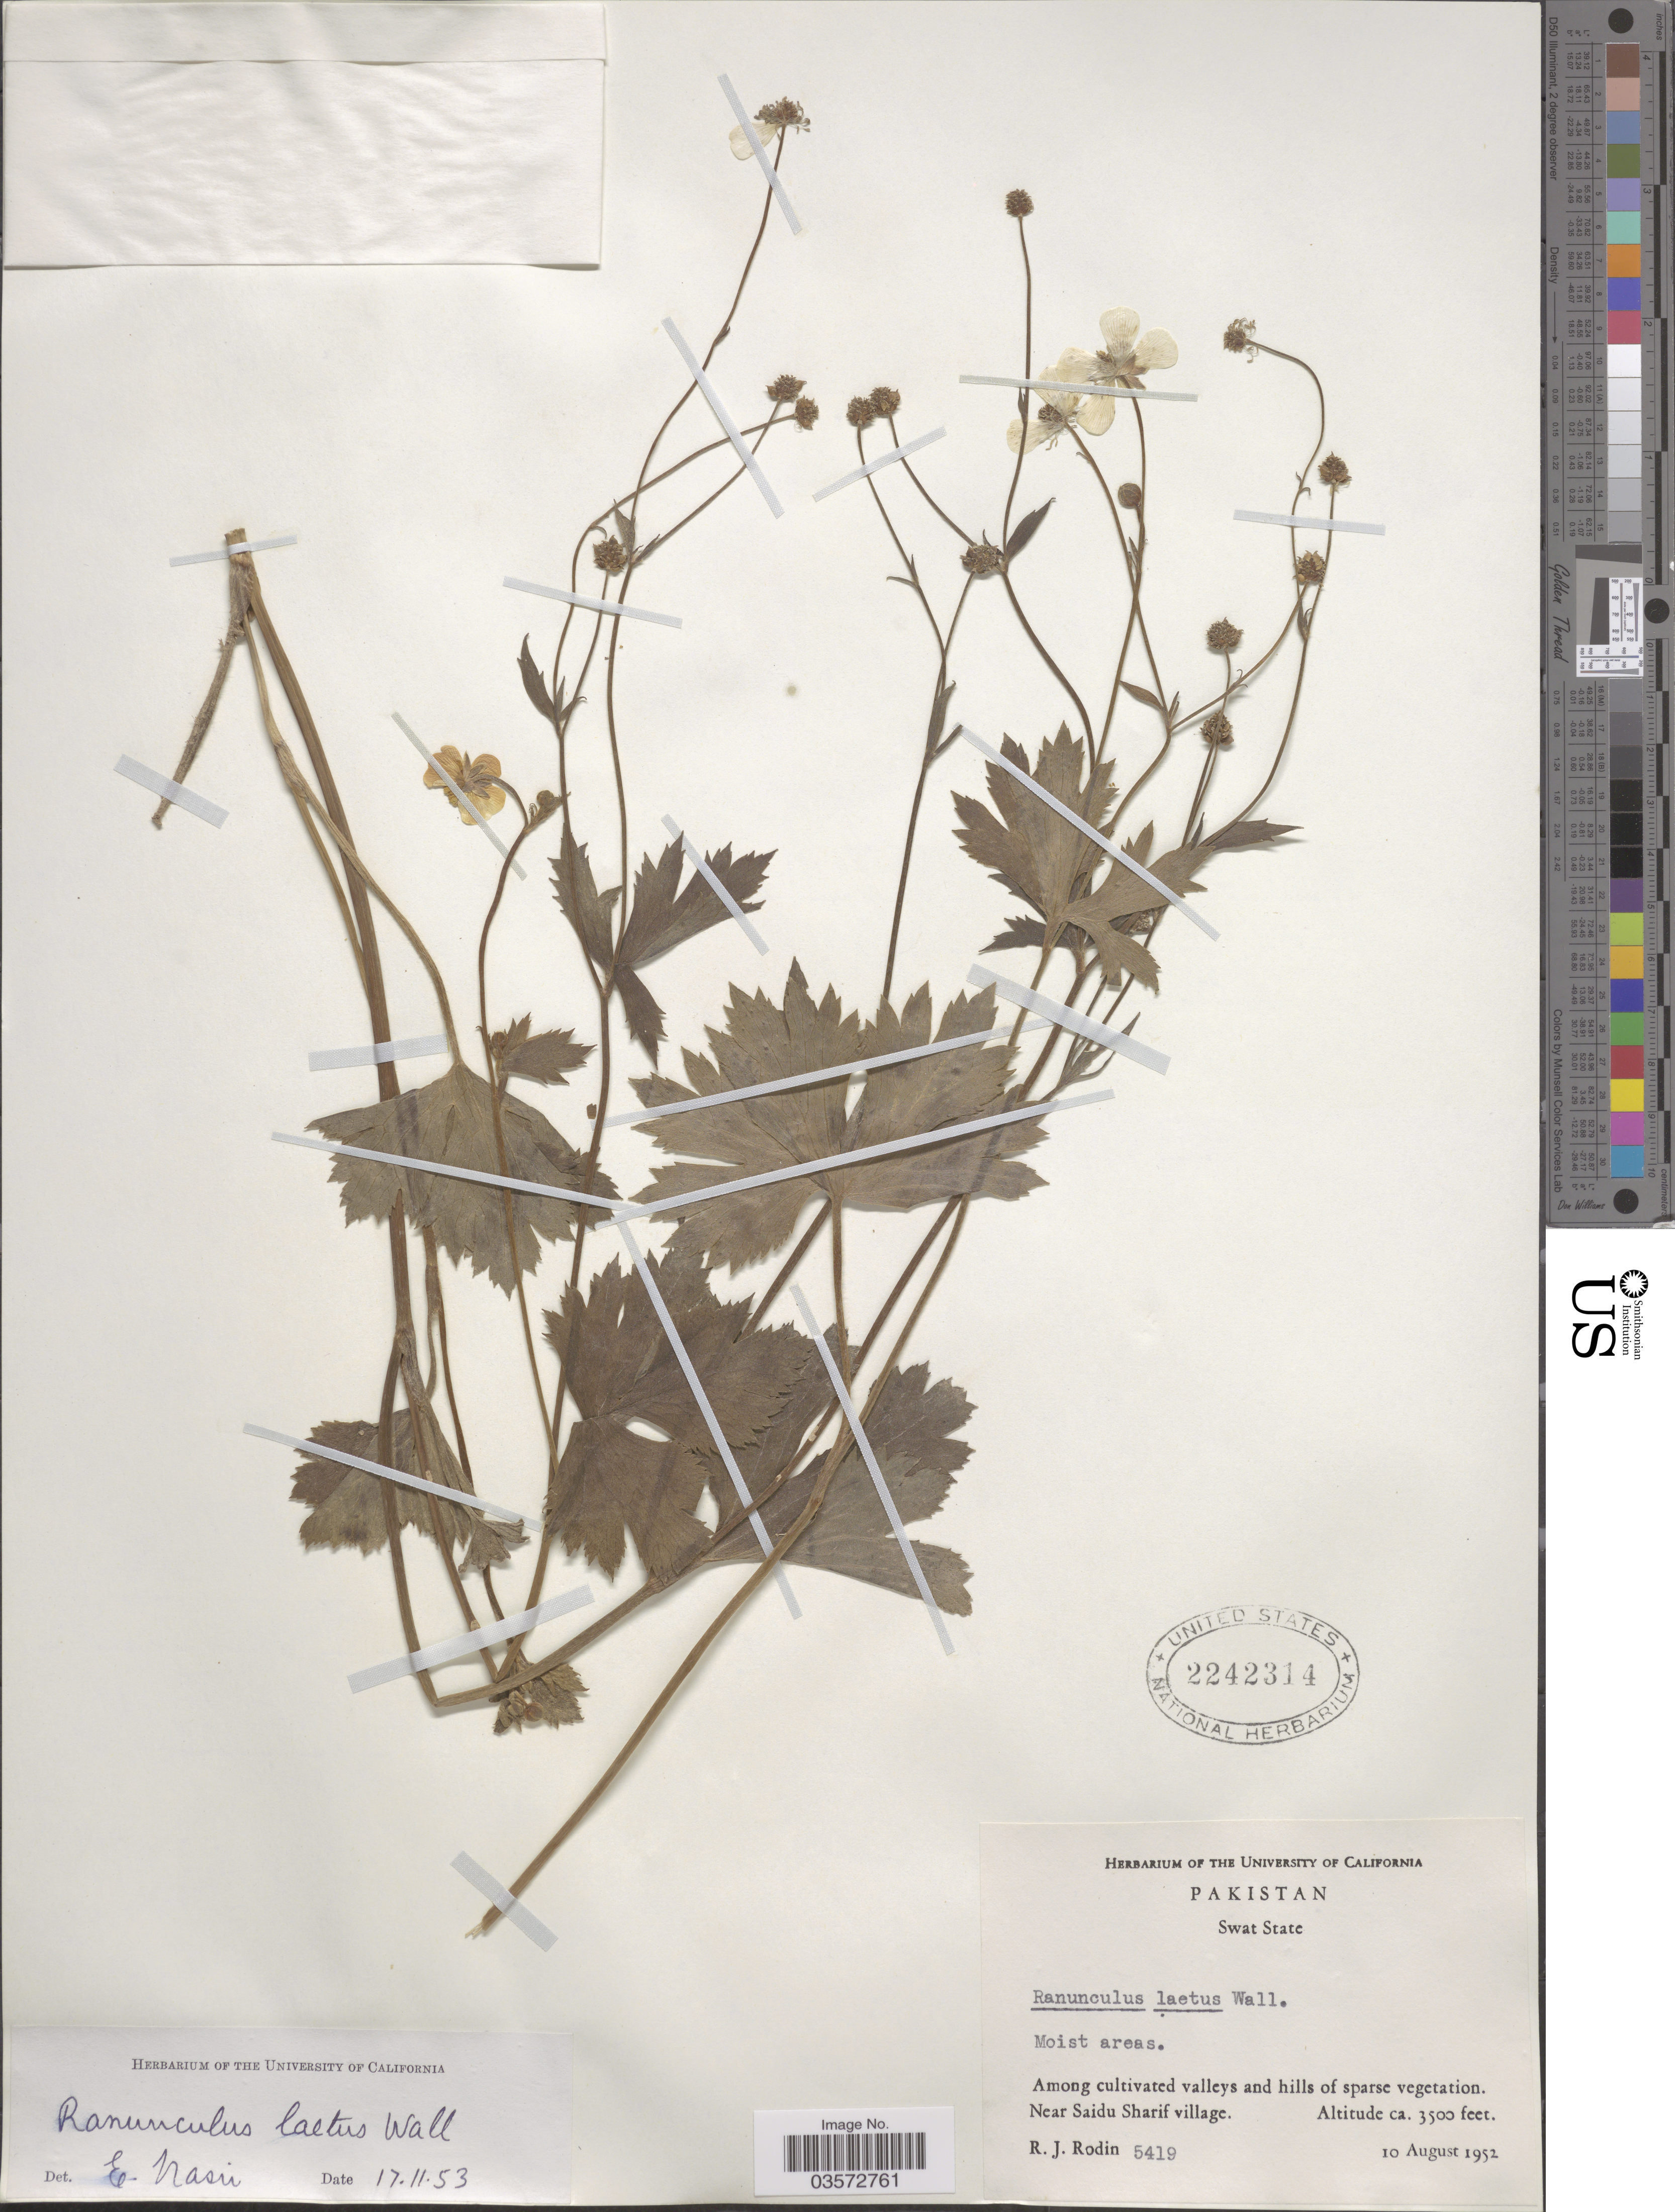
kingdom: Plantae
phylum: Tracheophyta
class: Magnoliopsida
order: Ranunculales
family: Ranunculaceae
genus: Ranunculus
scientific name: Ranunculus laetus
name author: Wall. ex Hook. f. & J.W. Thomson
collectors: R. J. Rodin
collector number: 5419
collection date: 1952-08-10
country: Pakistan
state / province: Khyber Pakhtunkhwa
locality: Swat State. Near Saidu Sharif village.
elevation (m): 1067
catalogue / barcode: US 2242314